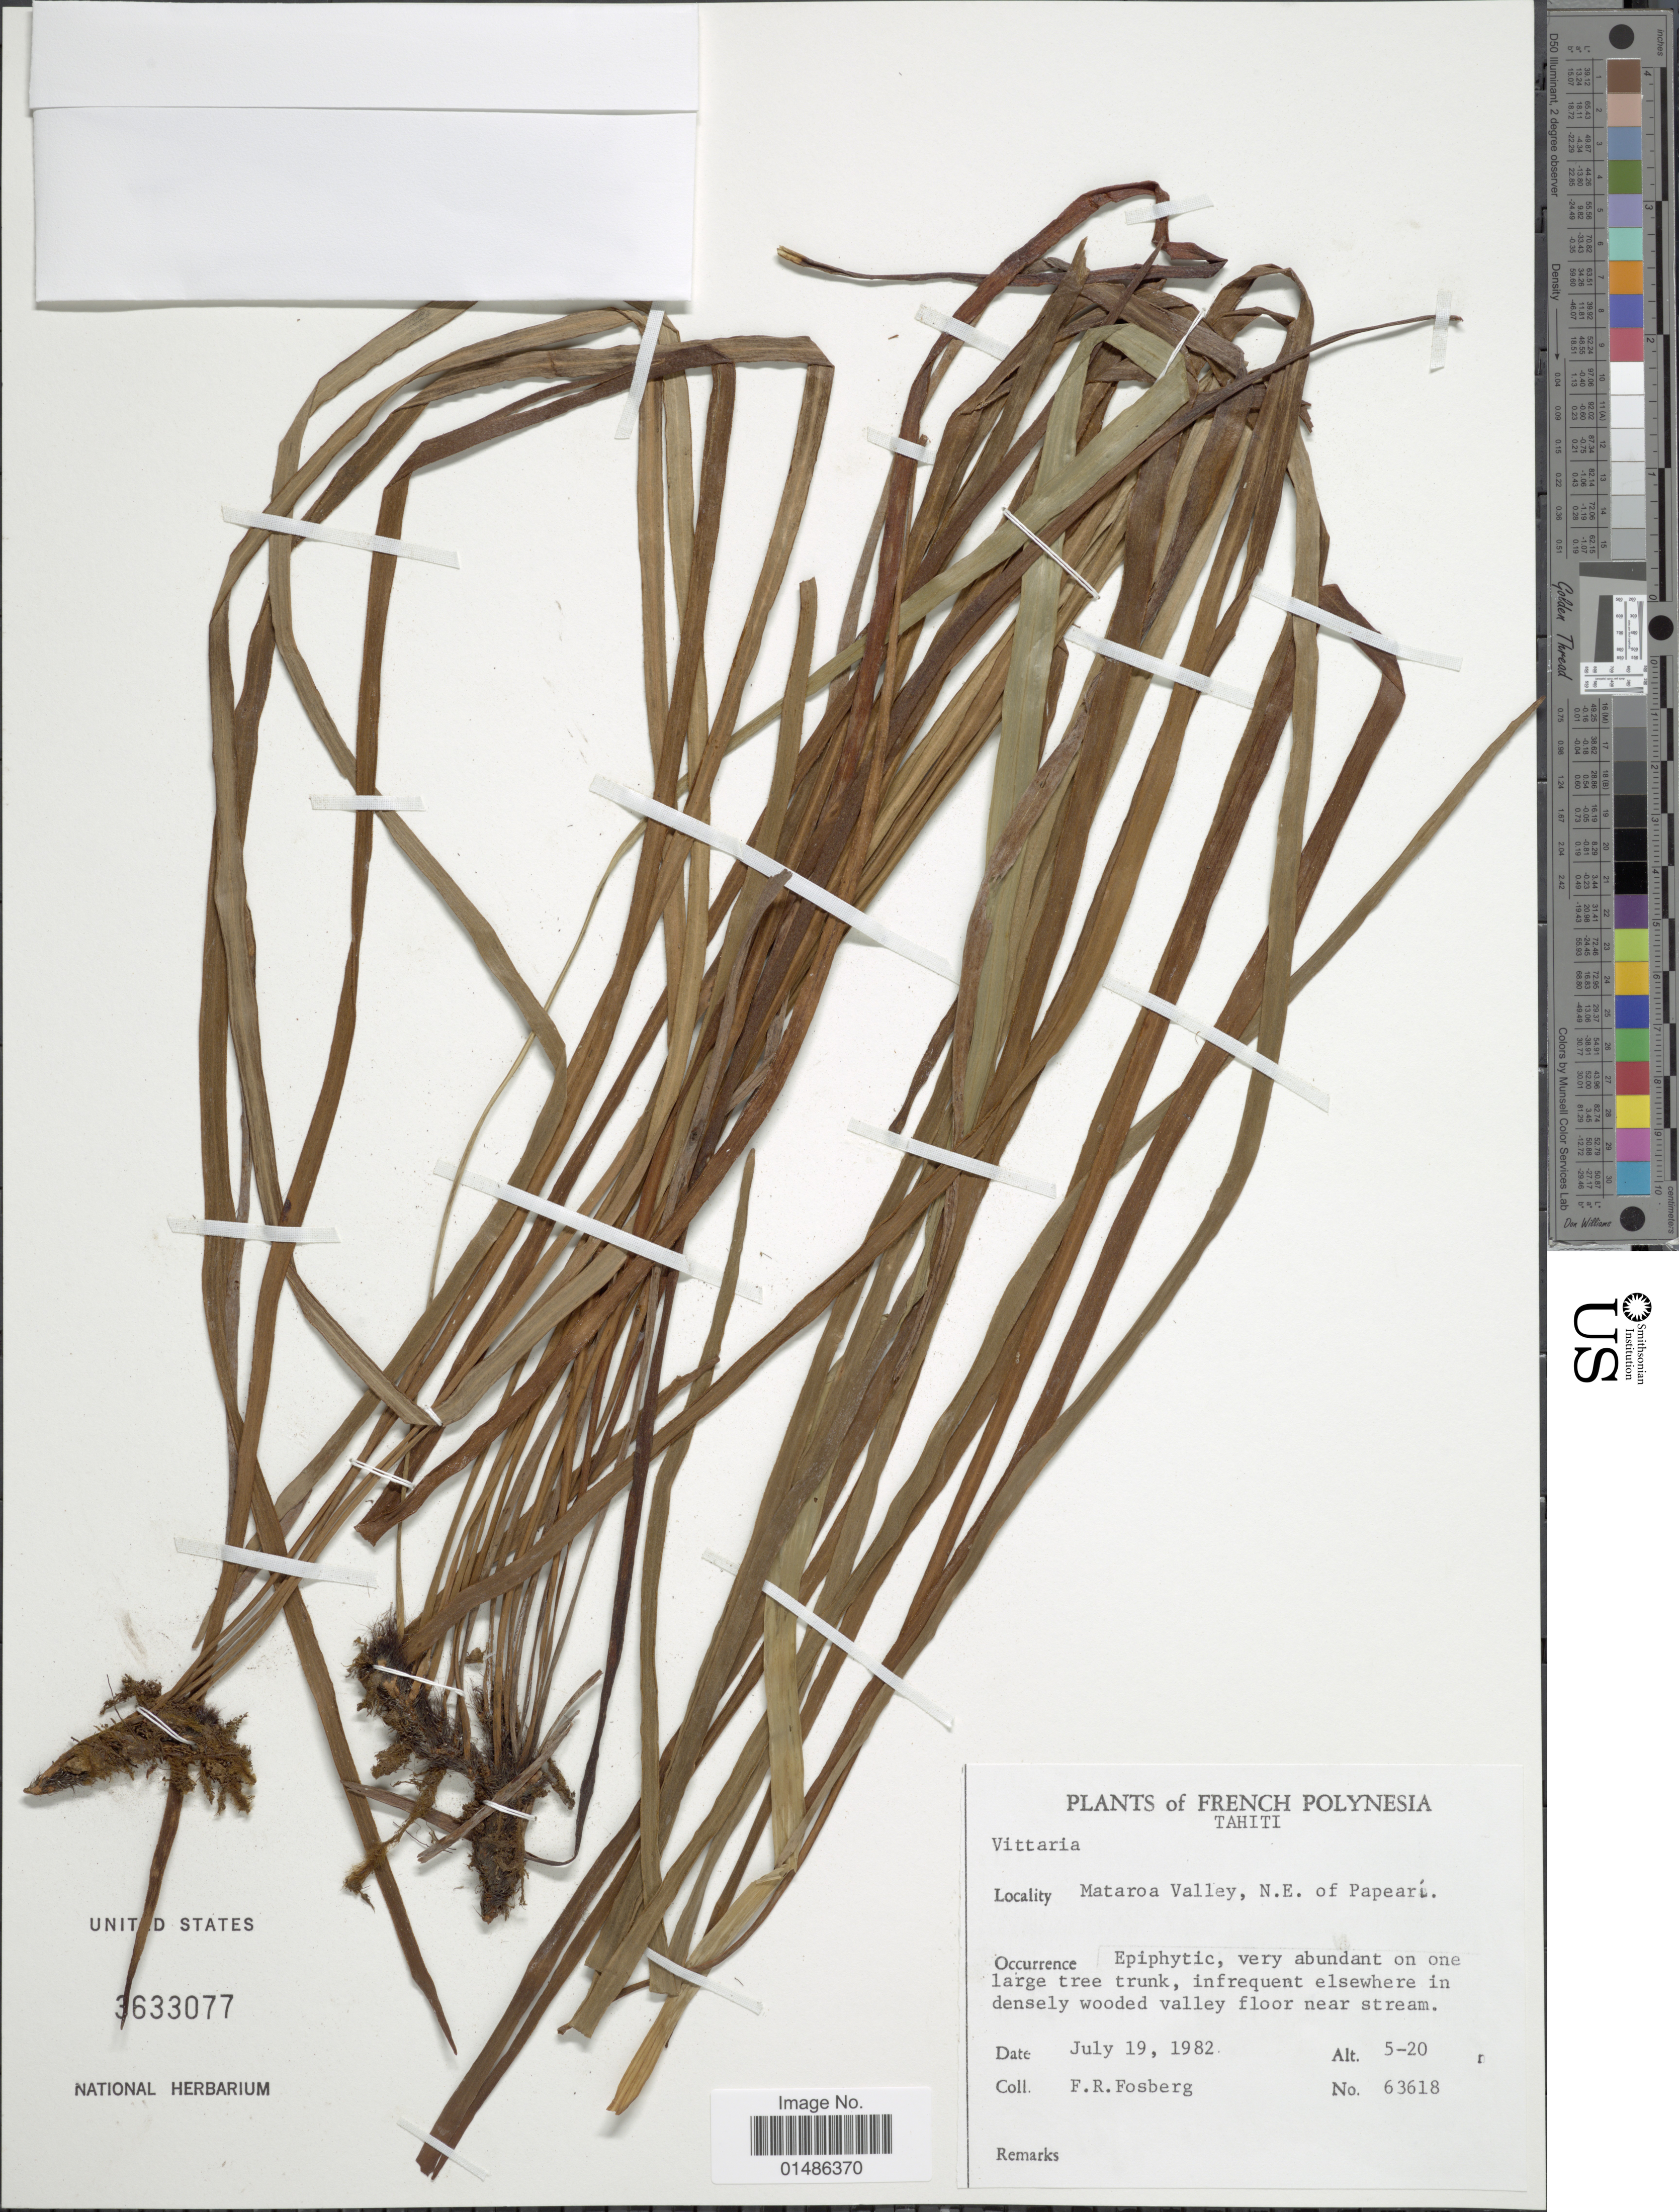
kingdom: Plantae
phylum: Tracheophyta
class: Polypodiopsida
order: Polypodiales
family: Pteridaceae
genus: Haplopteris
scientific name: Haplopteris elongata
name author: (Sw.) Crane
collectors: F. R. Fosberg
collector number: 63618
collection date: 1982-07-19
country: French Polynesia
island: Tahiti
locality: Tahiti. Mataroa Valley, N.E. of Papearí.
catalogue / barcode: US 3633077